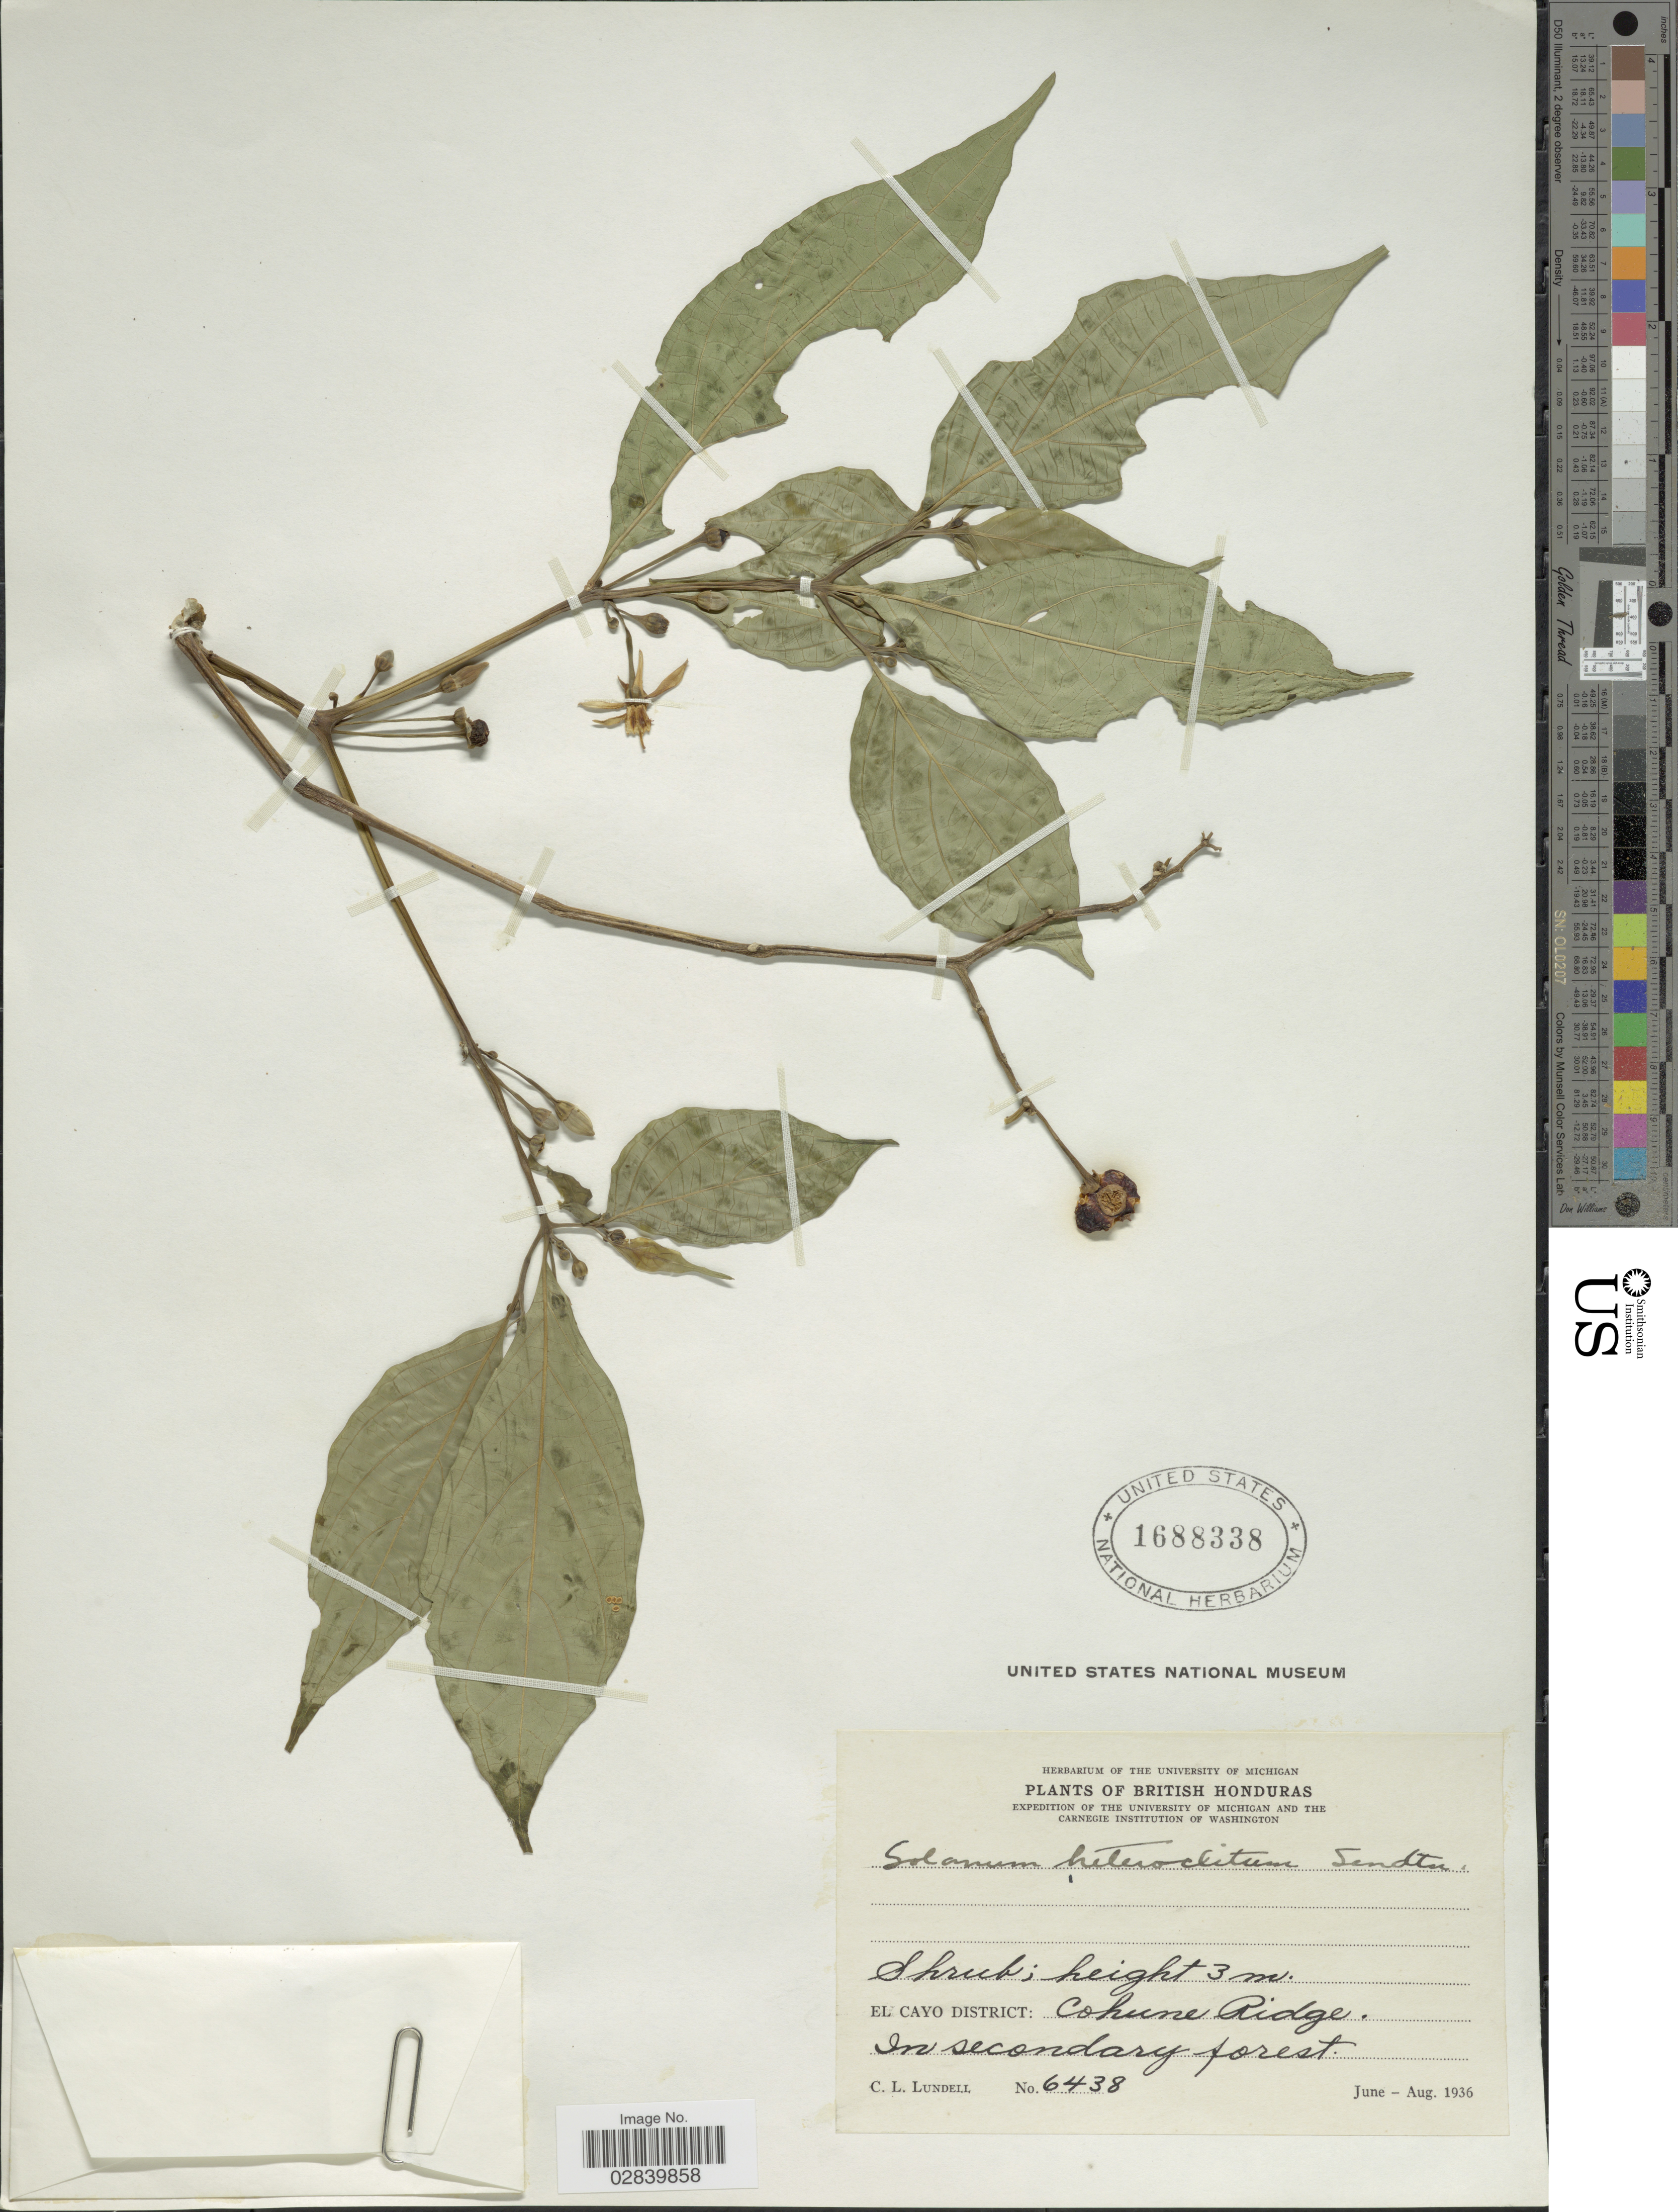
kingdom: Plantae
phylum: Tracheophyta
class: Magnoliopsida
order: Solanales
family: Solanaceae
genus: Lycianthes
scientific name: Lycianthes heteroclita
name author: (Sendtn.) Bitter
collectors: C. L. Lundell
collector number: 6438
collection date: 1936-06/1936-08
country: Belize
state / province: Cayo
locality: British Honduras. El Cayo District: Cohune Ridge.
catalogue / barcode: US 1688338